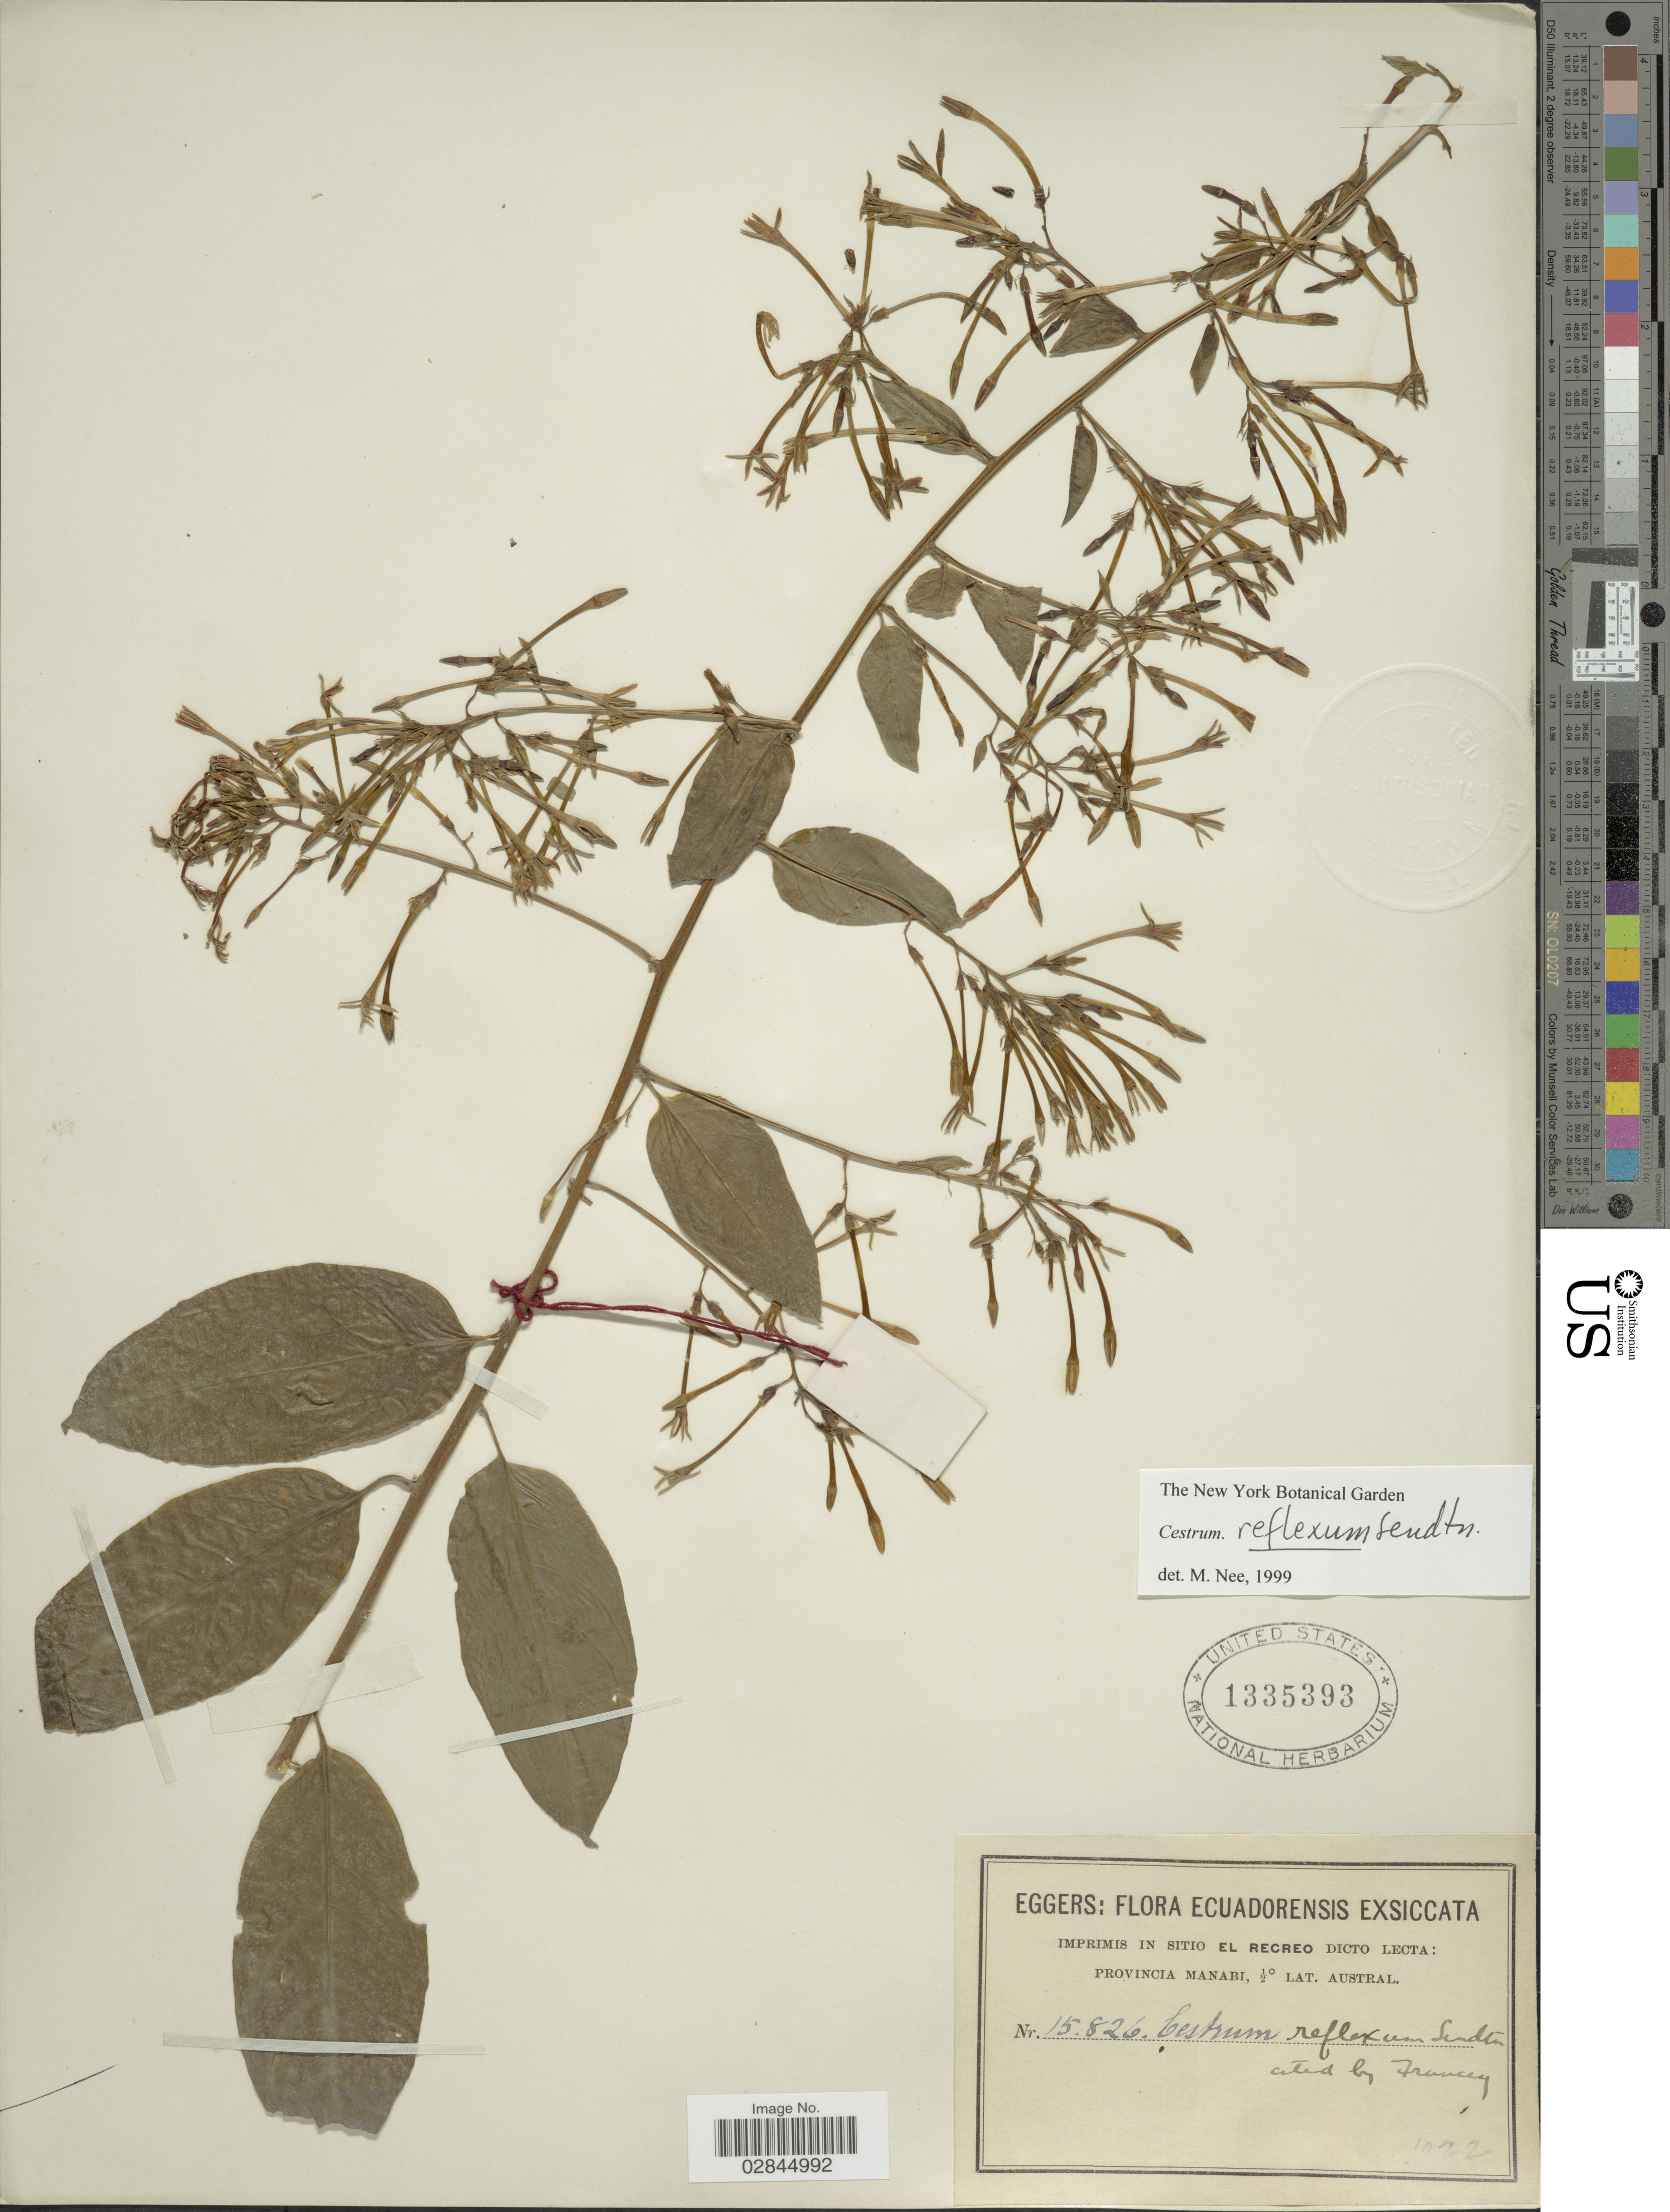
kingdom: Plantae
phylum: Tracheophyta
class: Magnoliopsida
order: Solanales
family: Solanaceae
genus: Cestrum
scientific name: Cestrum reflexum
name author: Sendtn.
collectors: -. Eggers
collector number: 15826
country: Ecuador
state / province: Manabí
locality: Impremis in sitio El Recreo dicto lecta; ½º lat. austral.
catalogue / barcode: US 1335393